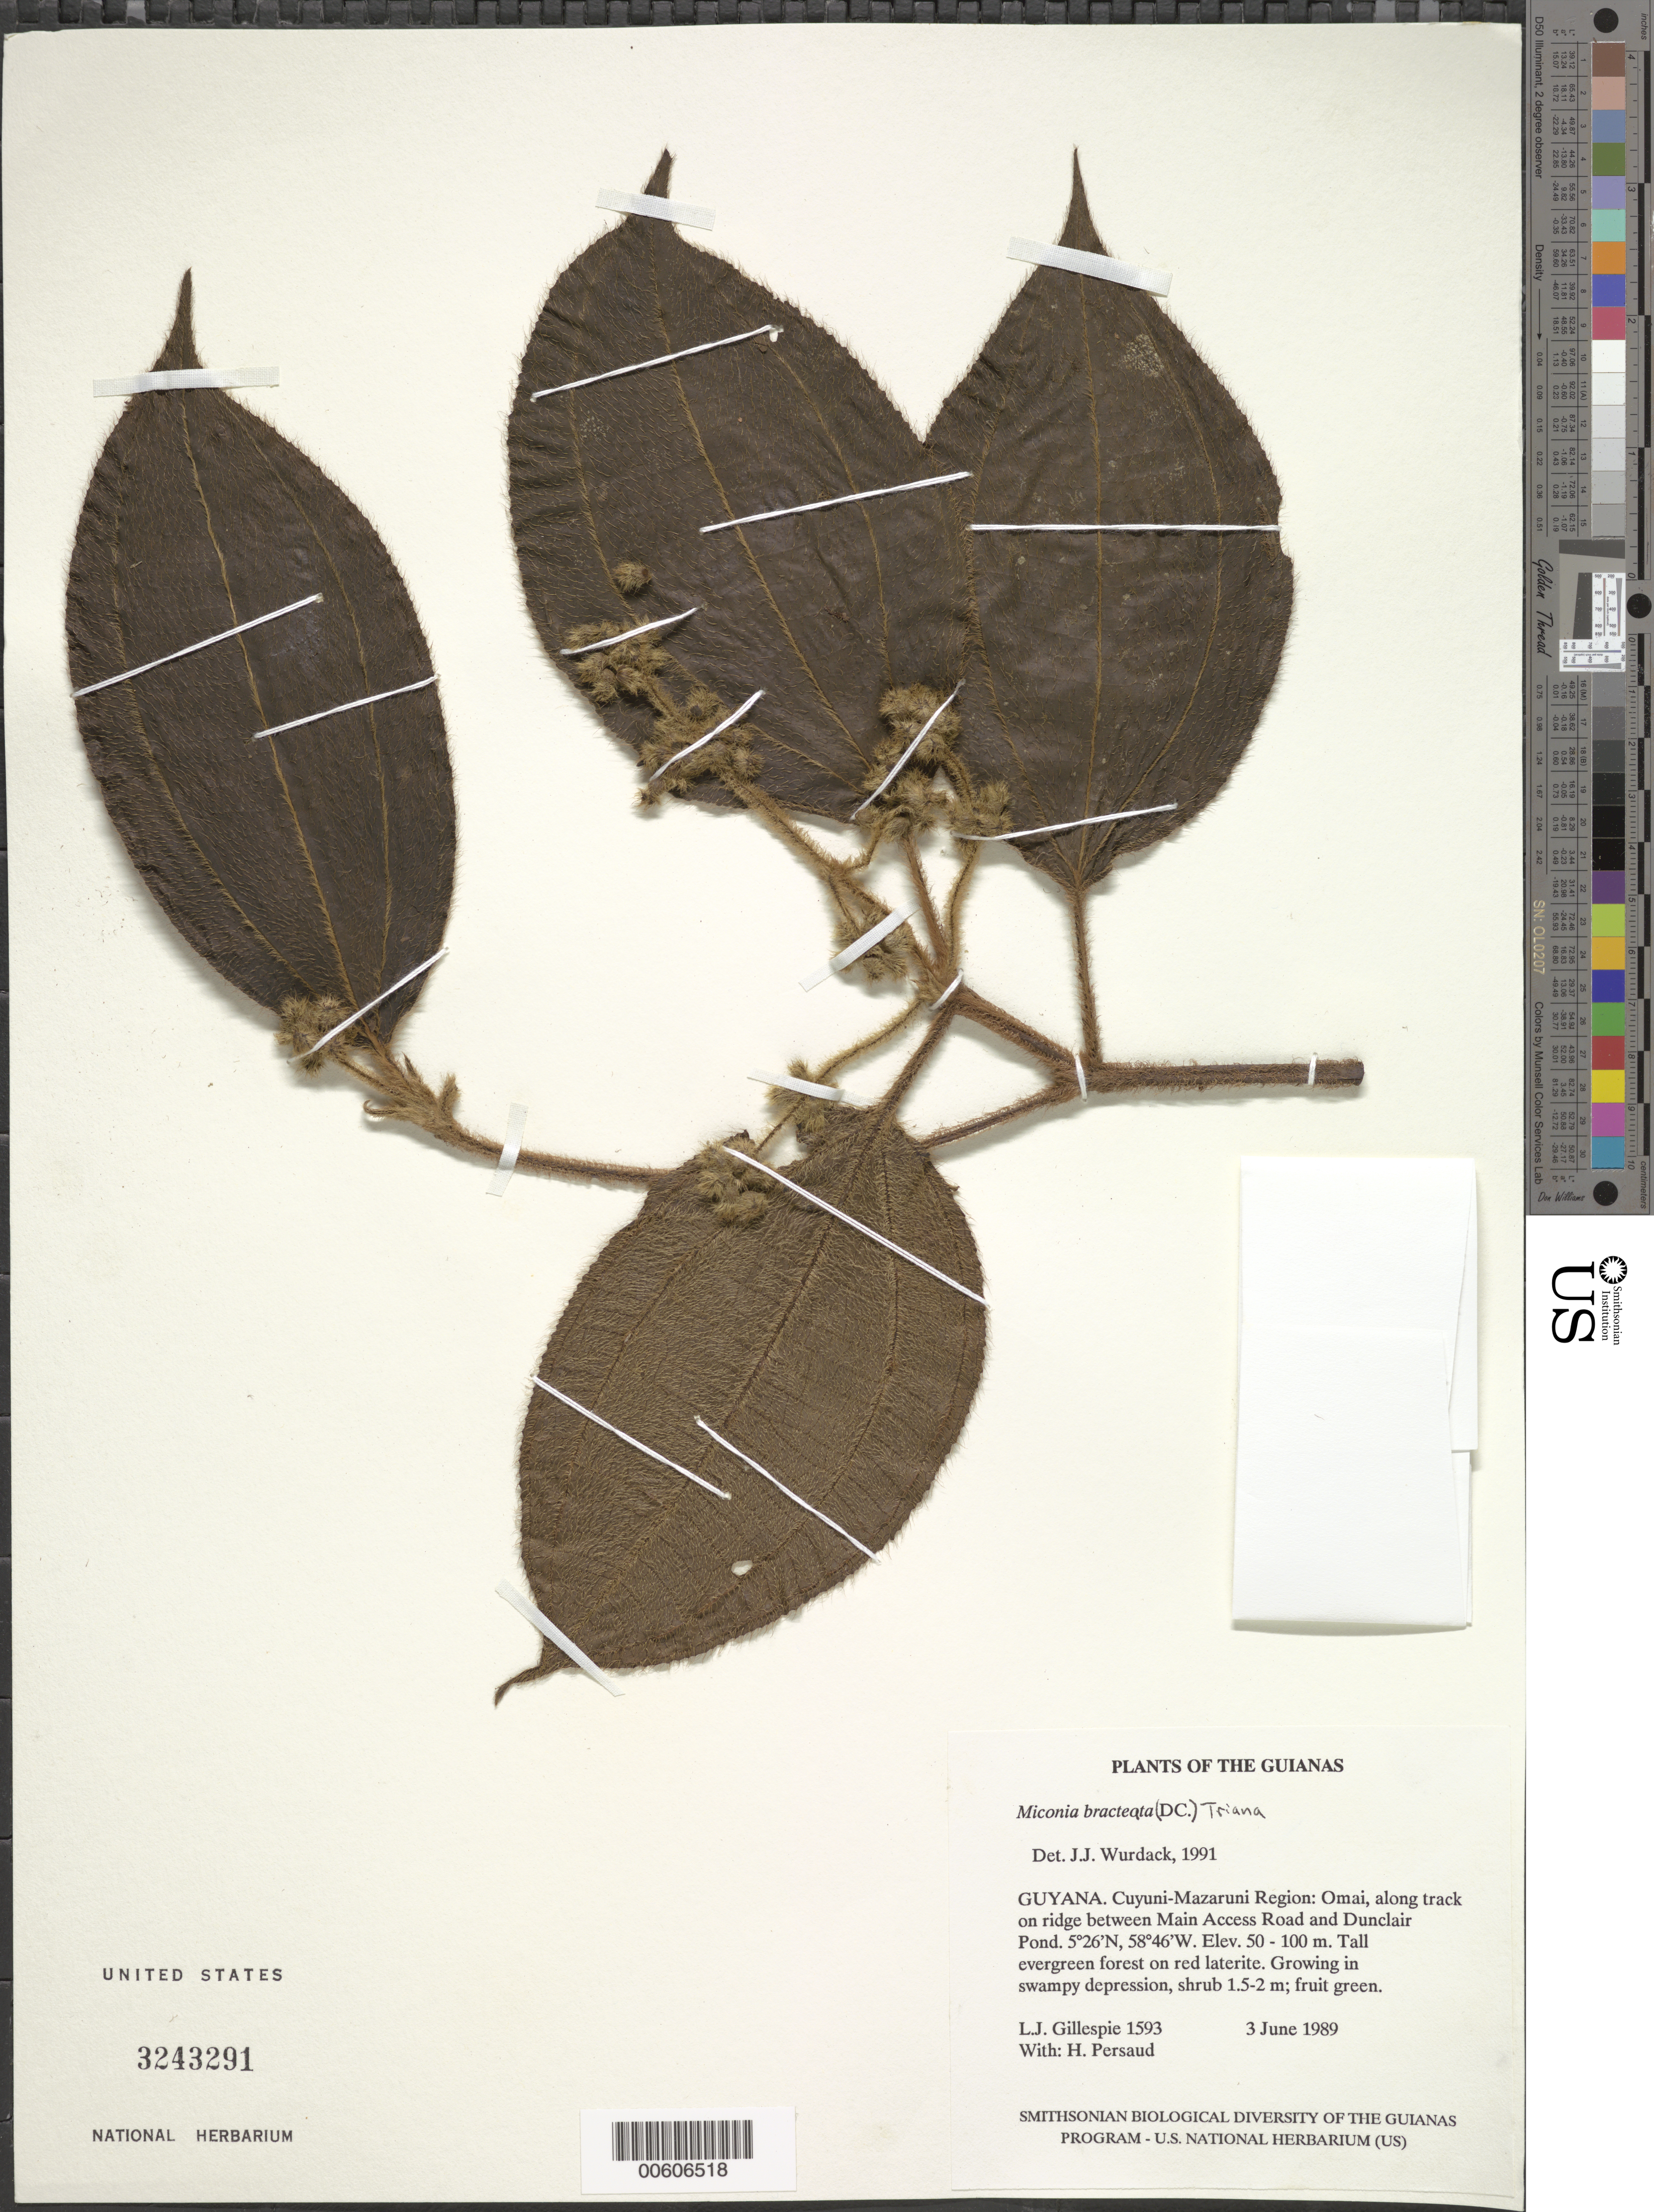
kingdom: Plantae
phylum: Tracheophyta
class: Magnoliopsida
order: Myrtales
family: Melastomataceae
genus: Miconia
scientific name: Miconia bracteata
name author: (DC.) Triana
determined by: Wurdack, John J., (US), US (UNITED STATES)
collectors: L. J. Gillespie & H. Persaud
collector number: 1593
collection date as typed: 3 June 1989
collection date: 1989-06-03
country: Guyana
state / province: Cuyuni-Mazaruni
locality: Omai, along track on ridge between Main Access Road and Dunclair Pond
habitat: Tall evergreen forest on red laterite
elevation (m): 50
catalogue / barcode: US 3243291